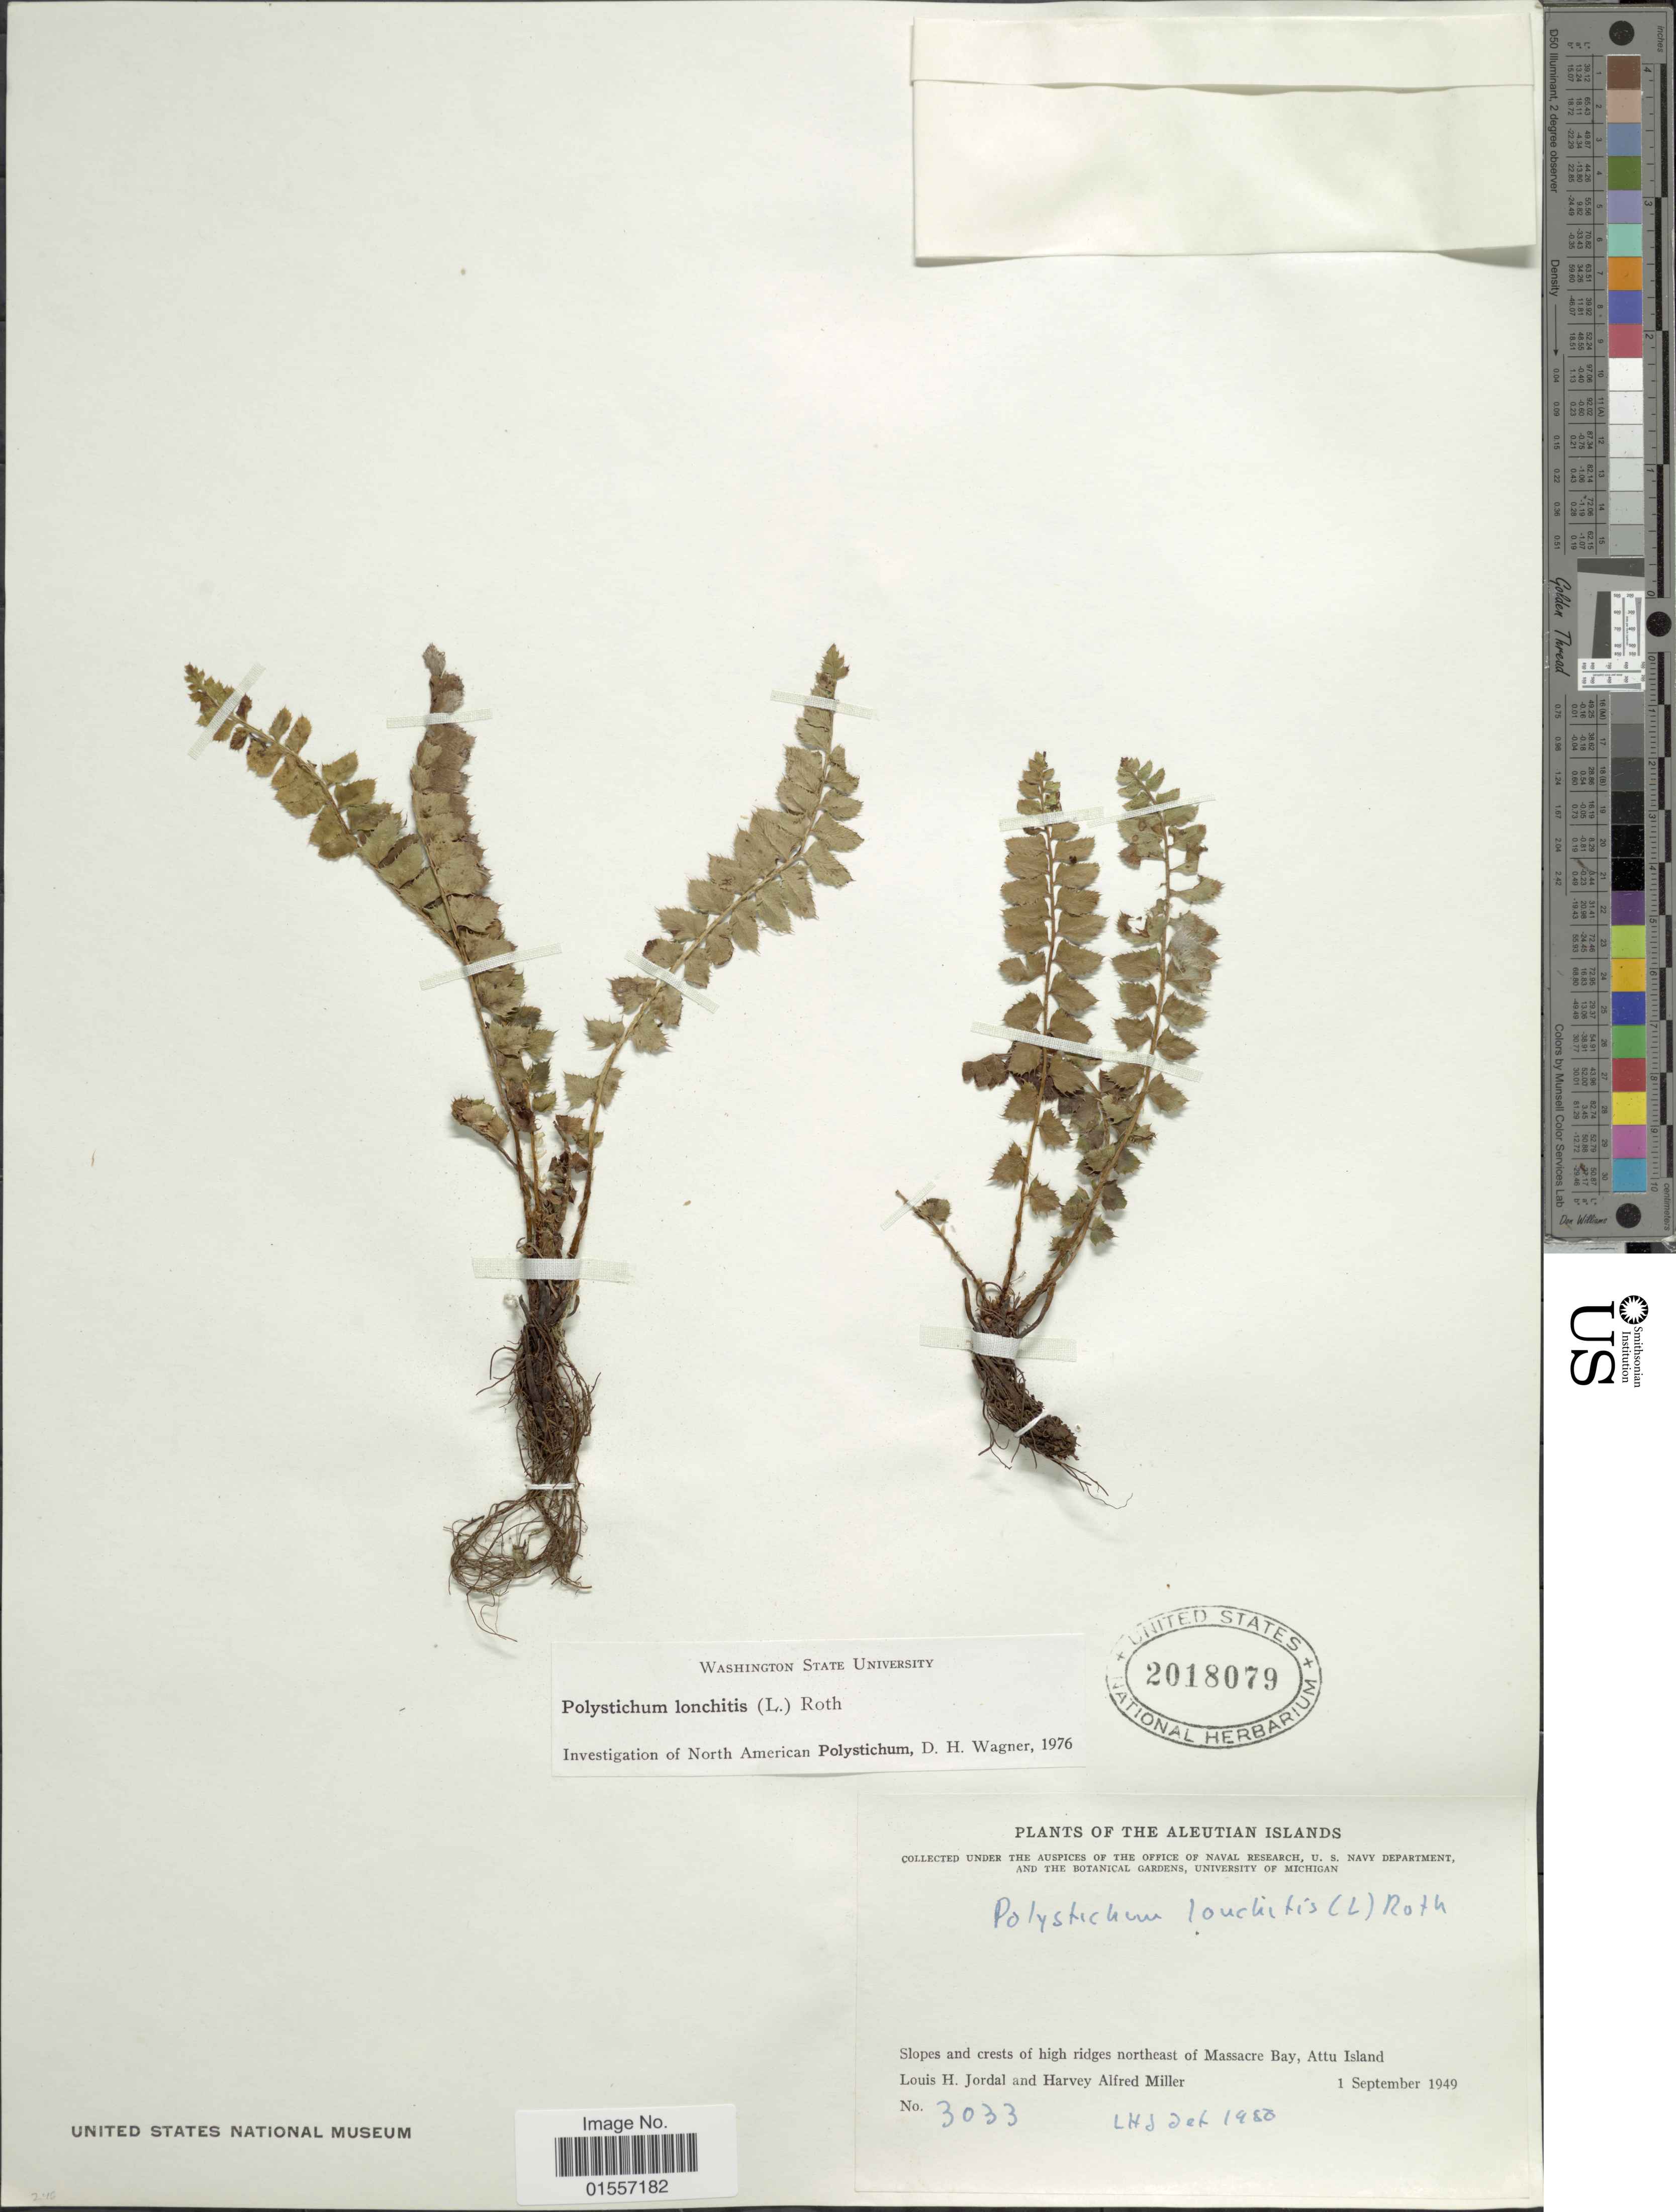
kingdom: Plantae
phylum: Tracheophyta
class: Polypodiopsida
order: Polypodiales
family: Dryopteridaceae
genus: Polystichum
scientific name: Polystichum lonchitis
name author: (Roth) L.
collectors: L. Jordal & H. A. Miller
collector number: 3033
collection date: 1949-09-01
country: United States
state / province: Alaska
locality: The Aleutian Islands, Slopes and crest of high ridges northeast of Massacre Bay, Atuu Island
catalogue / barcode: US 2018079